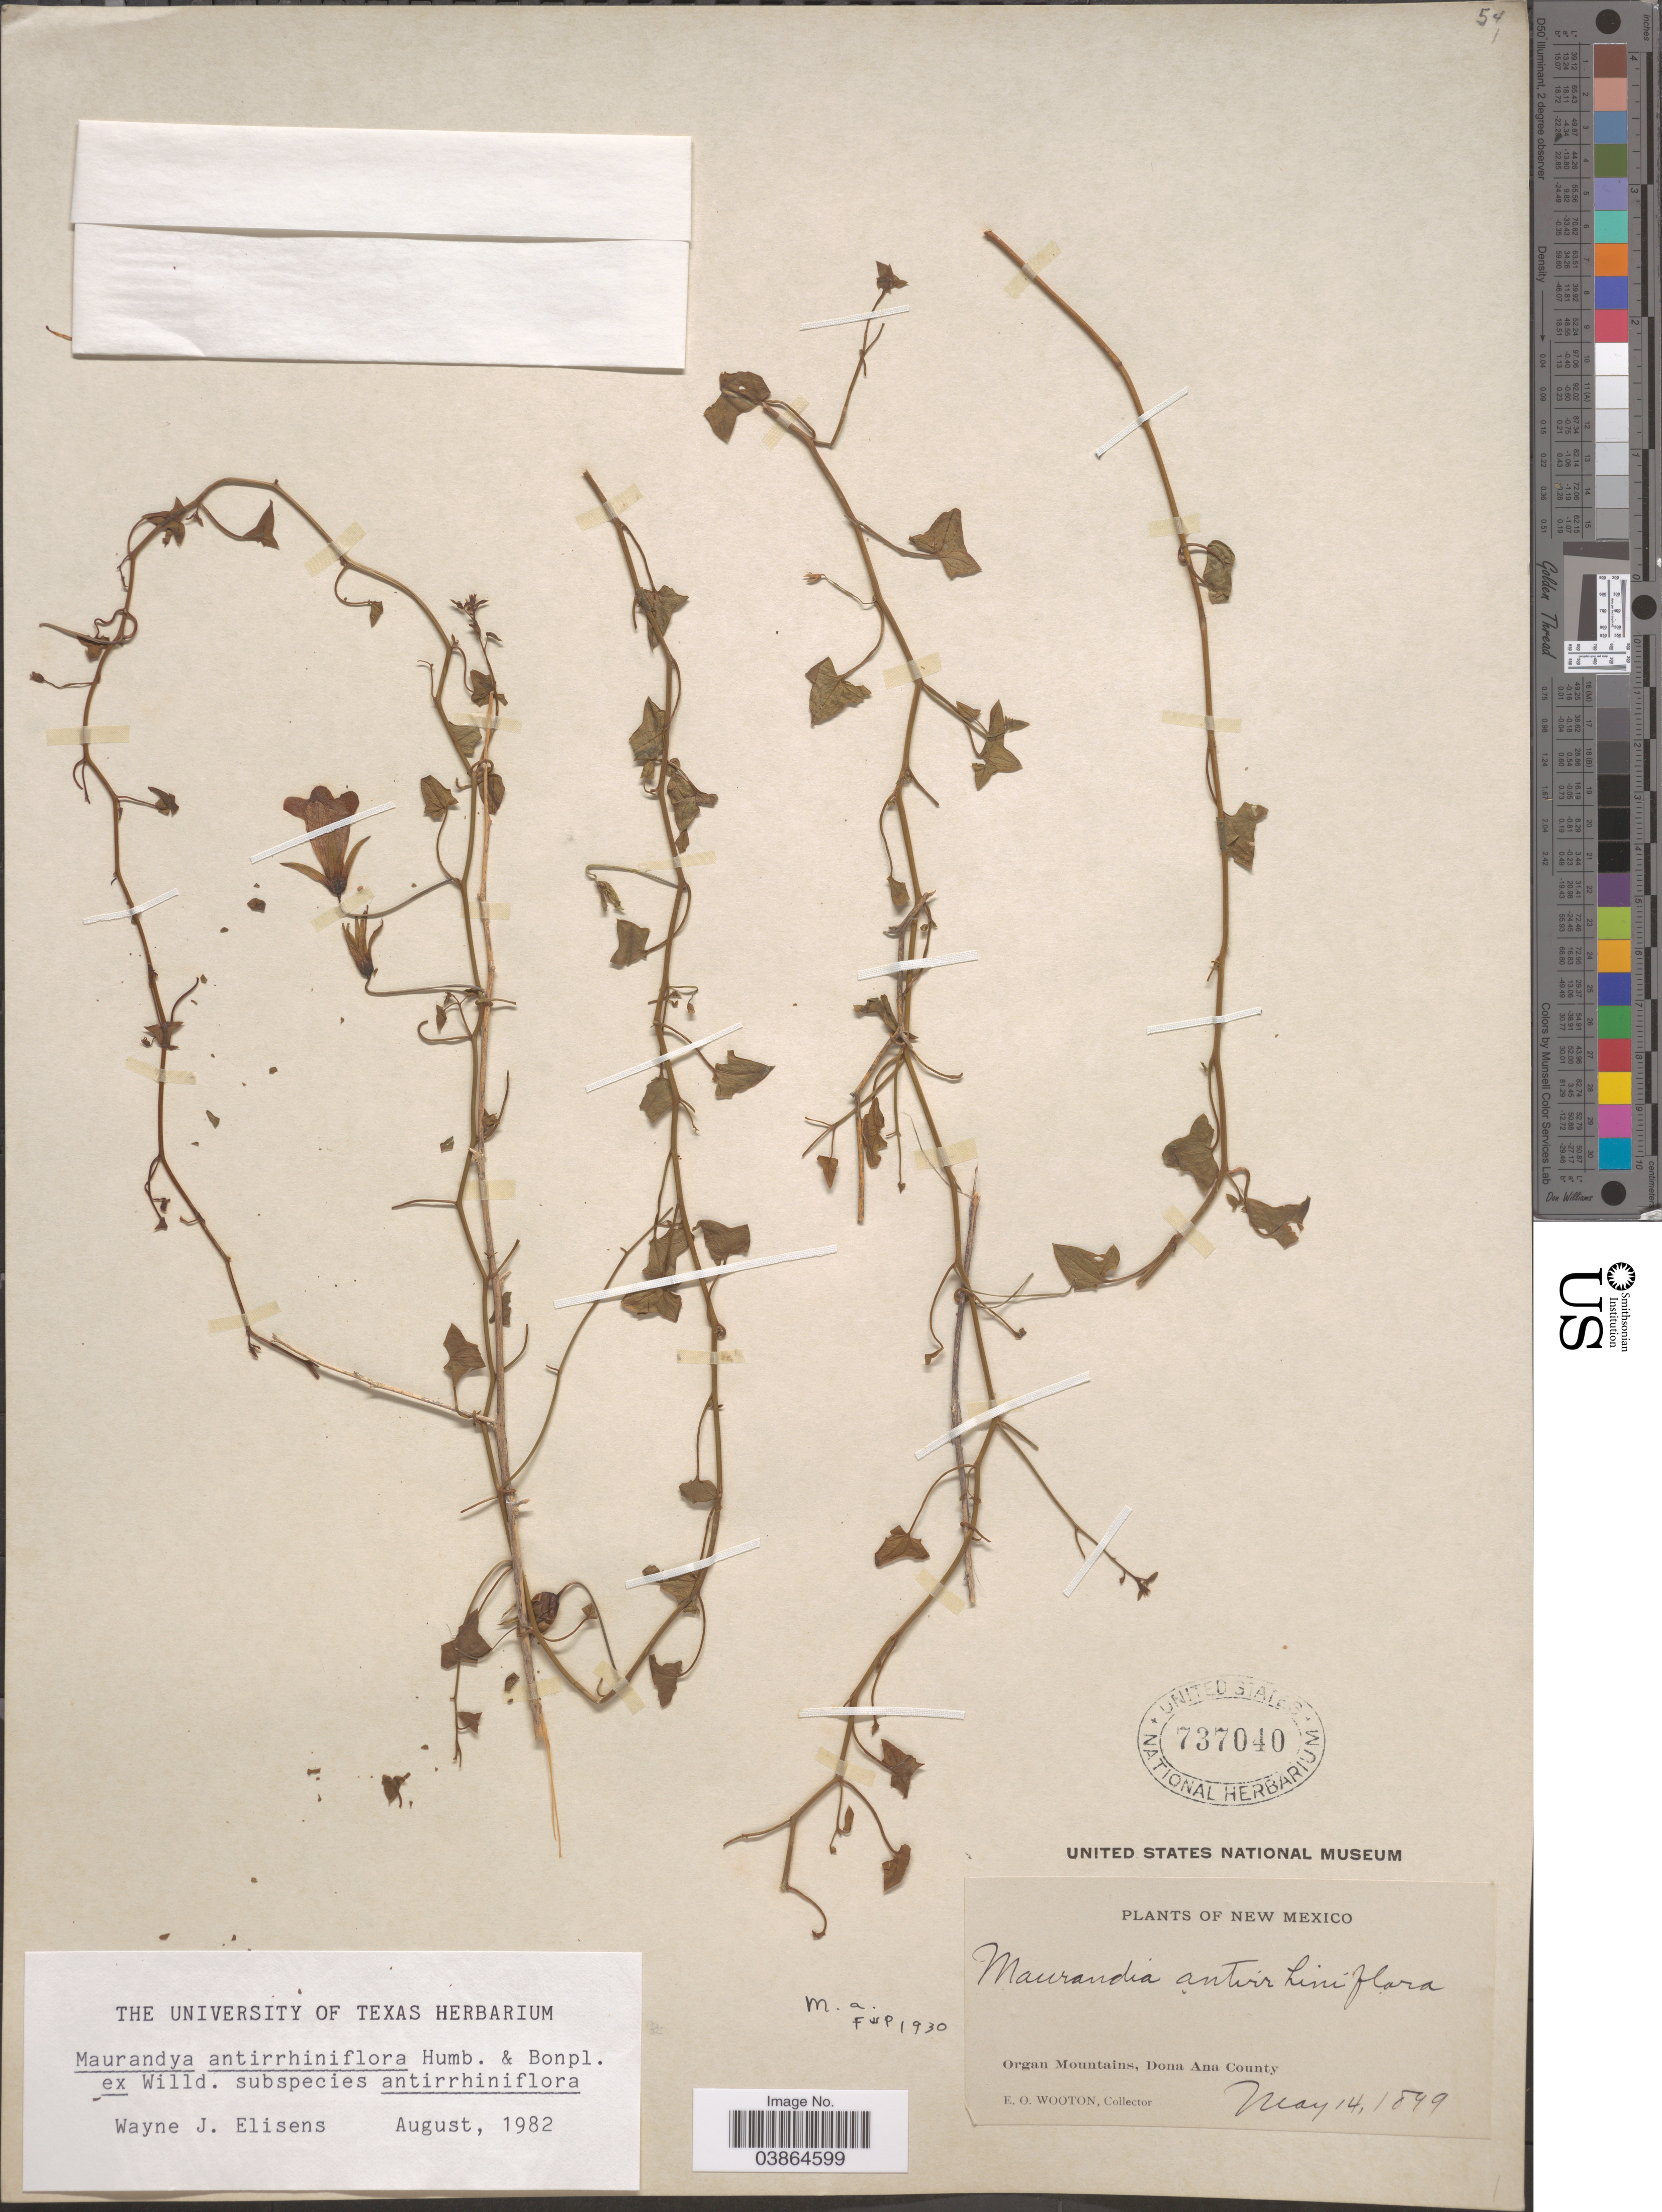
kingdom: Plantae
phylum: Tracheophyta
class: Magnoliopsida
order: Lamiales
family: Plantaginaceae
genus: Maurandya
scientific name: Maurandya antirrhiniflora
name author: Humb. & Bonpl. ex Willd.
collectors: E. O. Wooton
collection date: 1899-05-14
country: United States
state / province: New Mexico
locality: Organ Mountains, Dona Ana County.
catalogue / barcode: US 737040